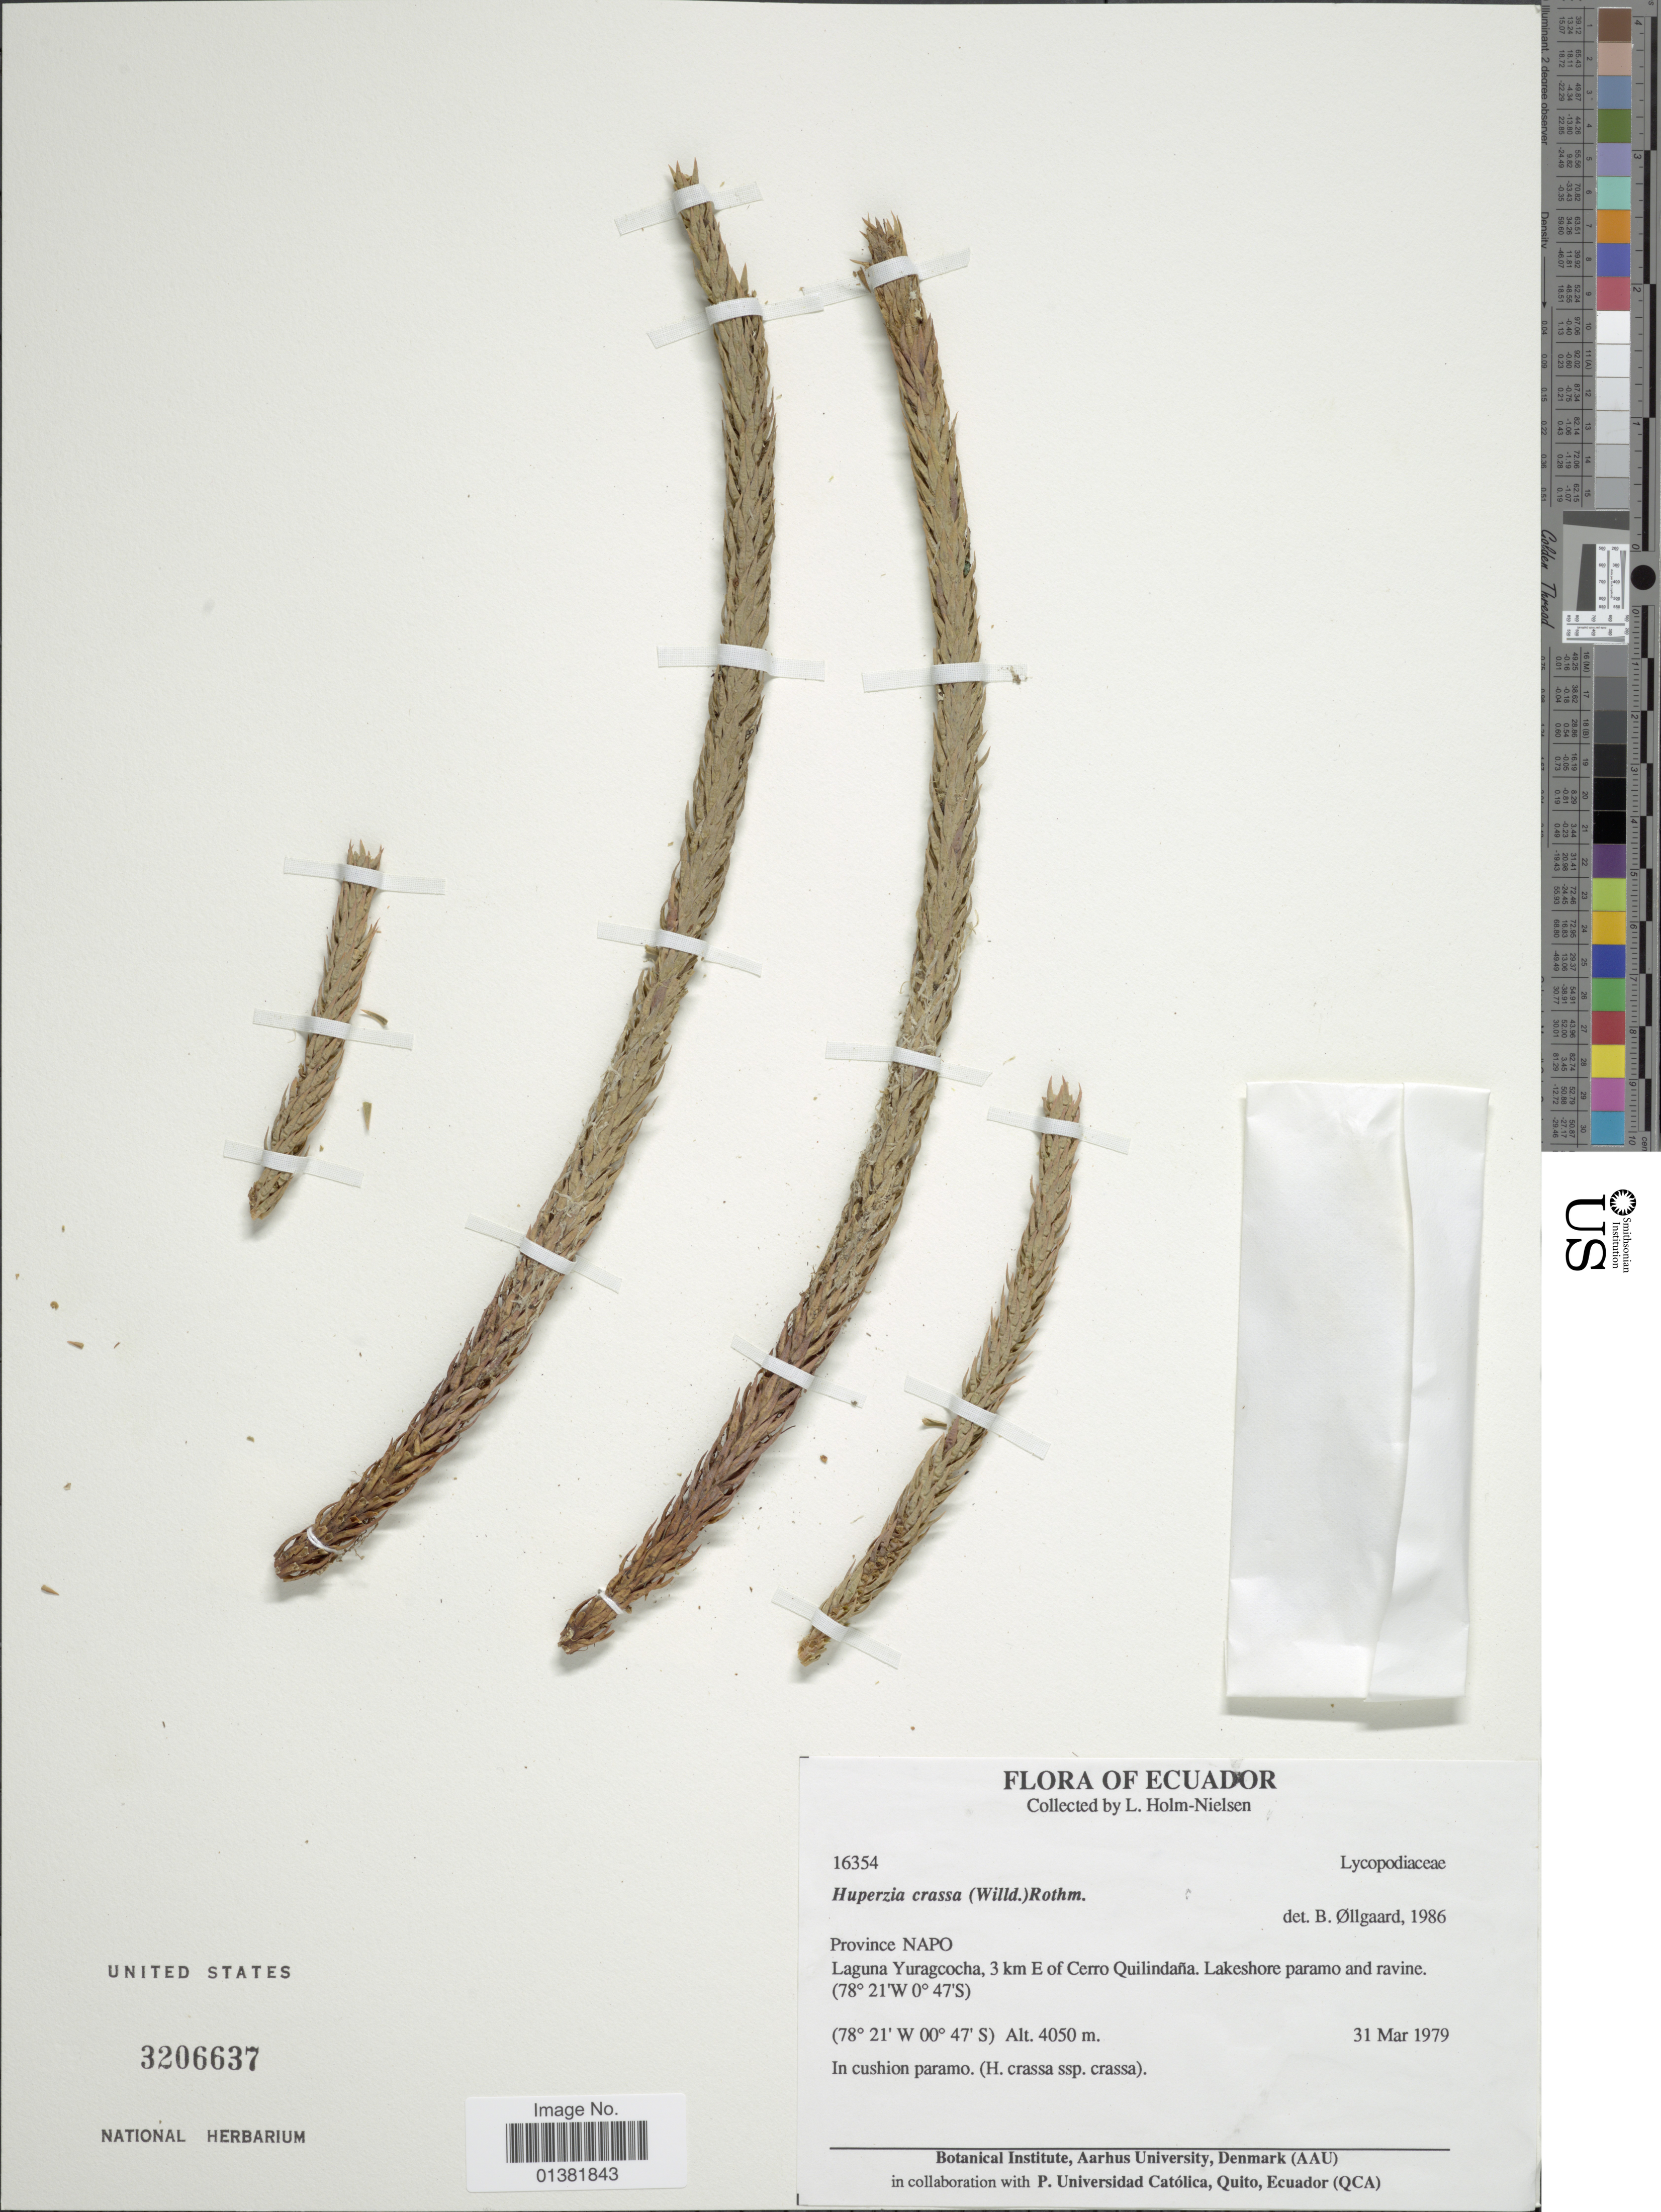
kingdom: Plantae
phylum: Tracheophyta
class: Lycopodiopsida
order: Lycopodiales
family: Lycopodiaceae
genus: Phlegmariurus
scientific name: Phlegmariurus crassus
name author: (Humb. & Bonpl. ex Willd.) B. Øllg.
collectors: L. B. Holm-Nielsen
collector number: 16354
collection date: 1979-03-31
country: Ecuador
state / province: Napo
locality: Laguna Yuragcocha, 3 km E of Cerro Quilindaña. Lakeshore paramo and ravine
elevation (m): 4050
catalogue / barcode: US 3206637